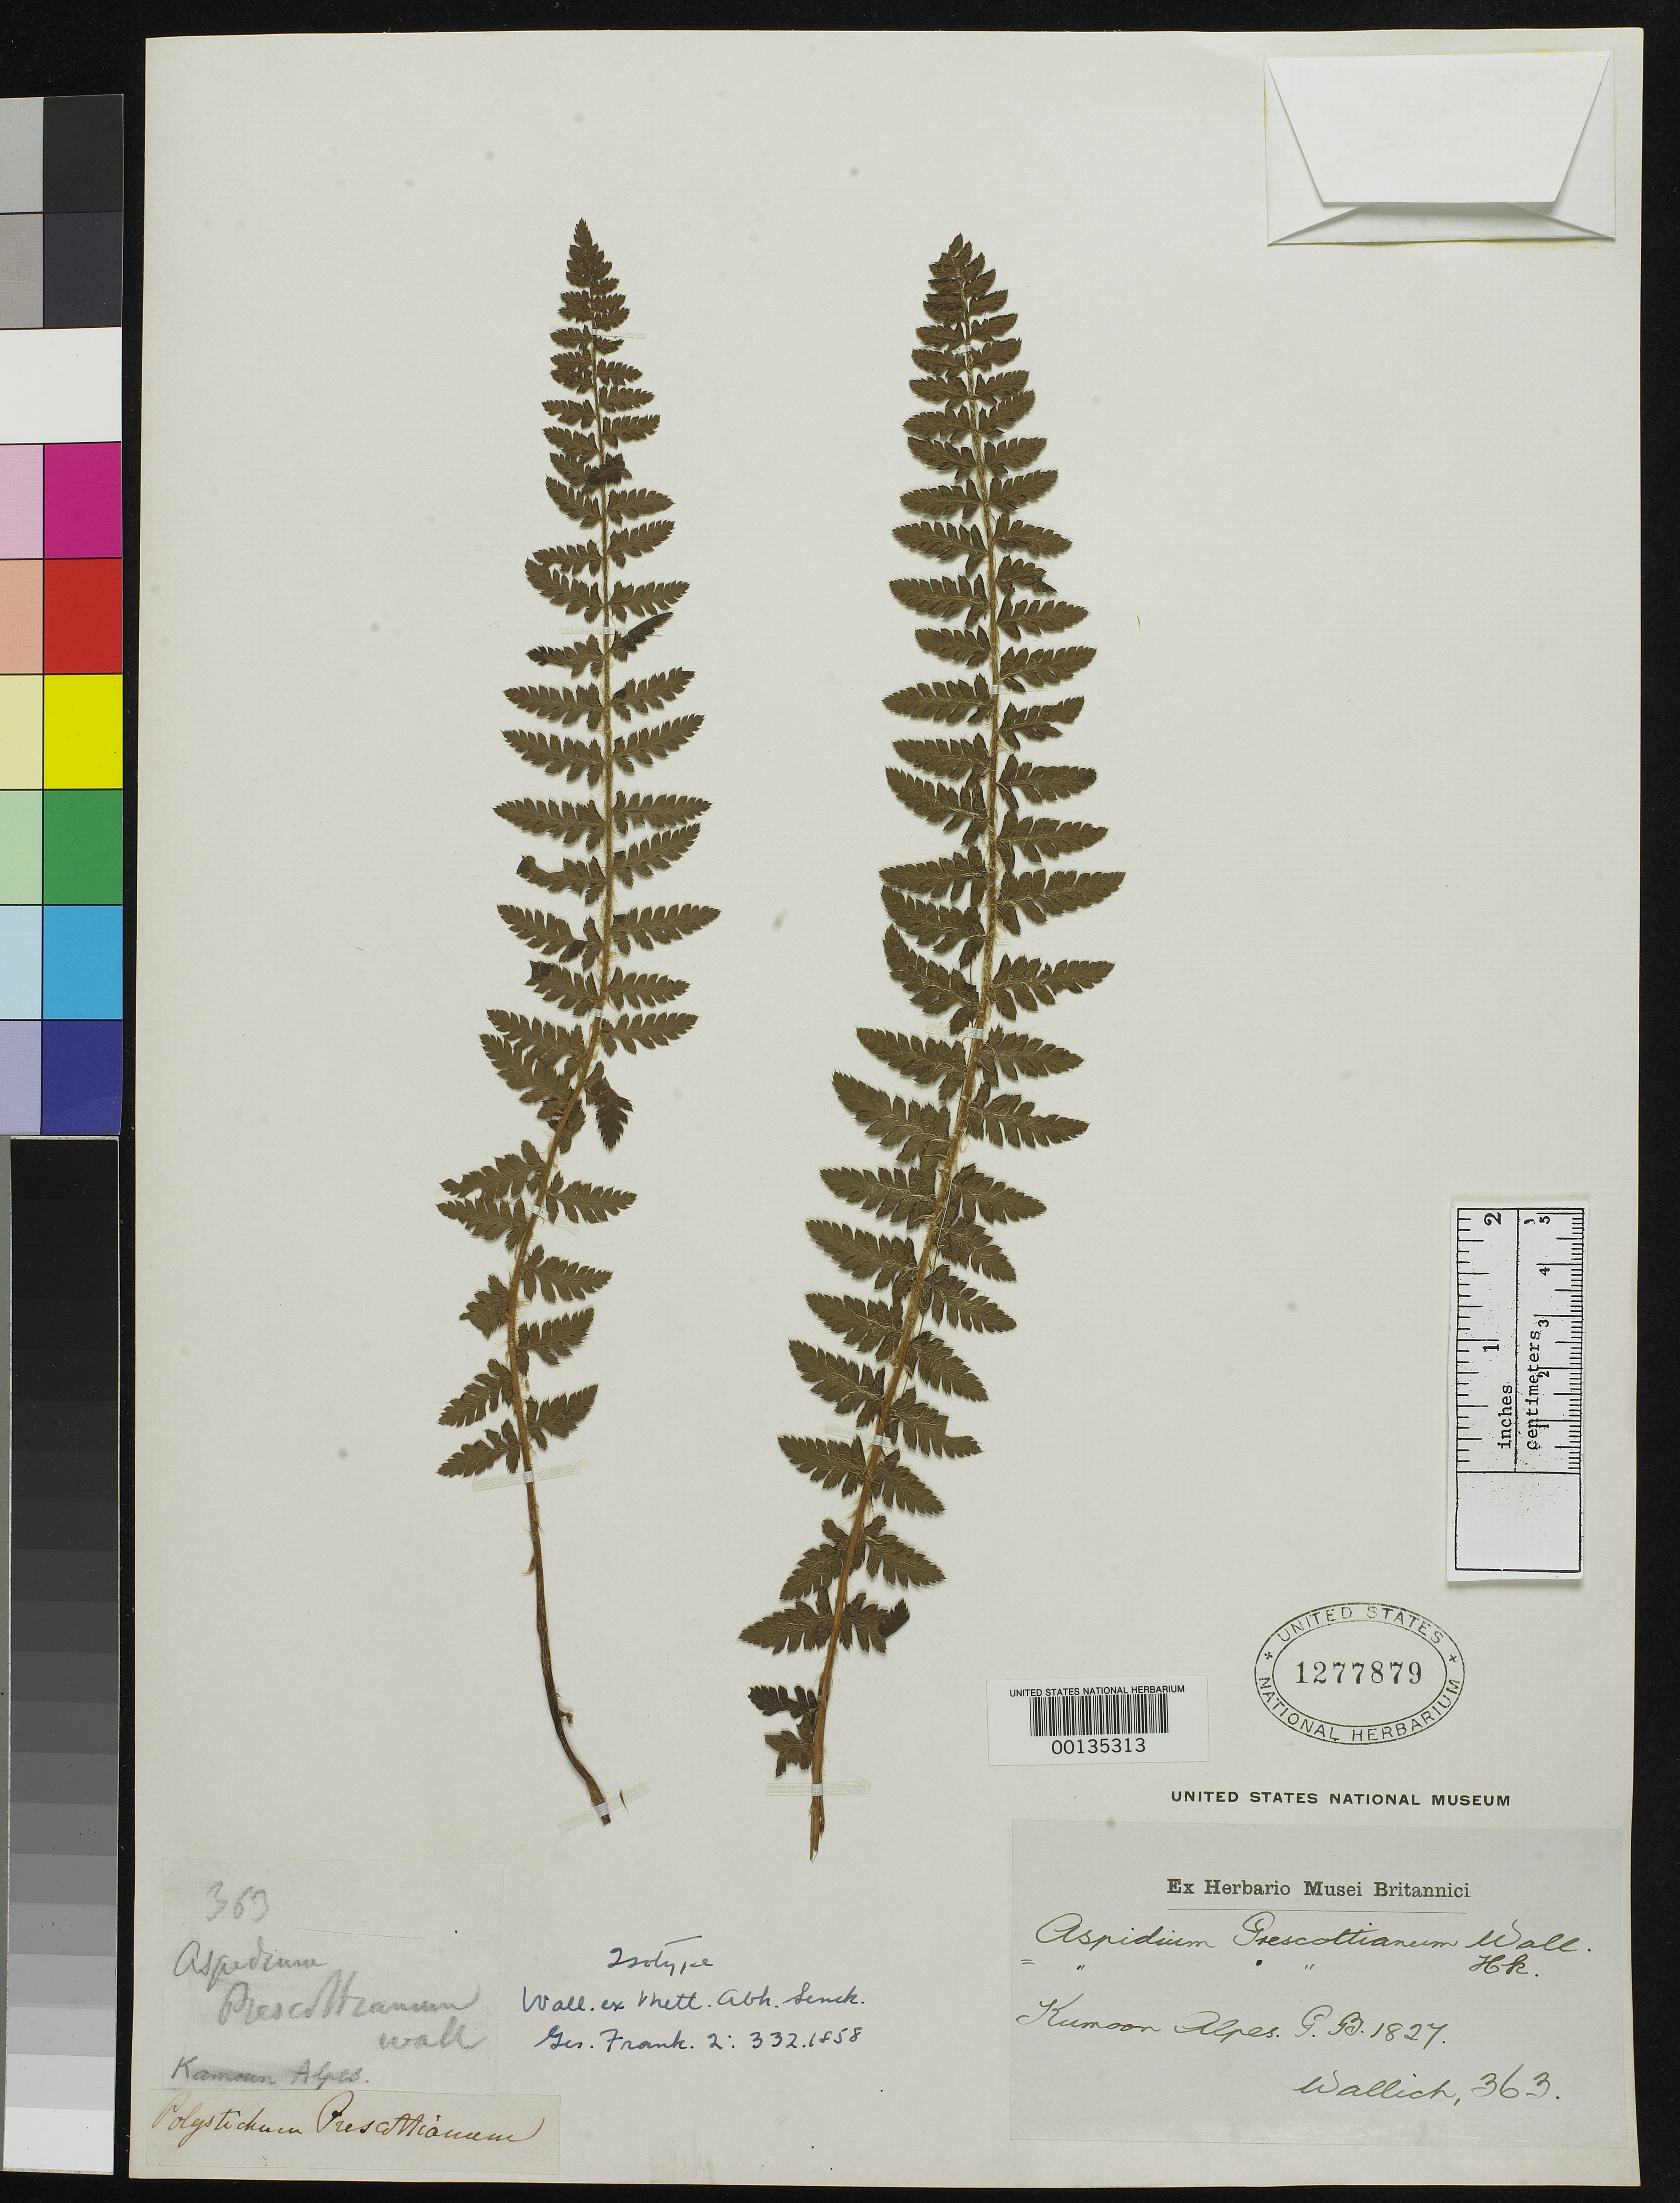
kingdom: Plantae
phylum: Tracheophyta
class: Polypodiopsida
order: Polypodiales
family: Tectariaceae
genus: Aspidium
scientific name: Aspidium prescottianum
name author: Wall. ex Mett.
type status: Type Collection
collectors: N. Wallich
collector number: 363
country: India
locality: Kumoon Alpes.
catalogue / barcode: US 1277879